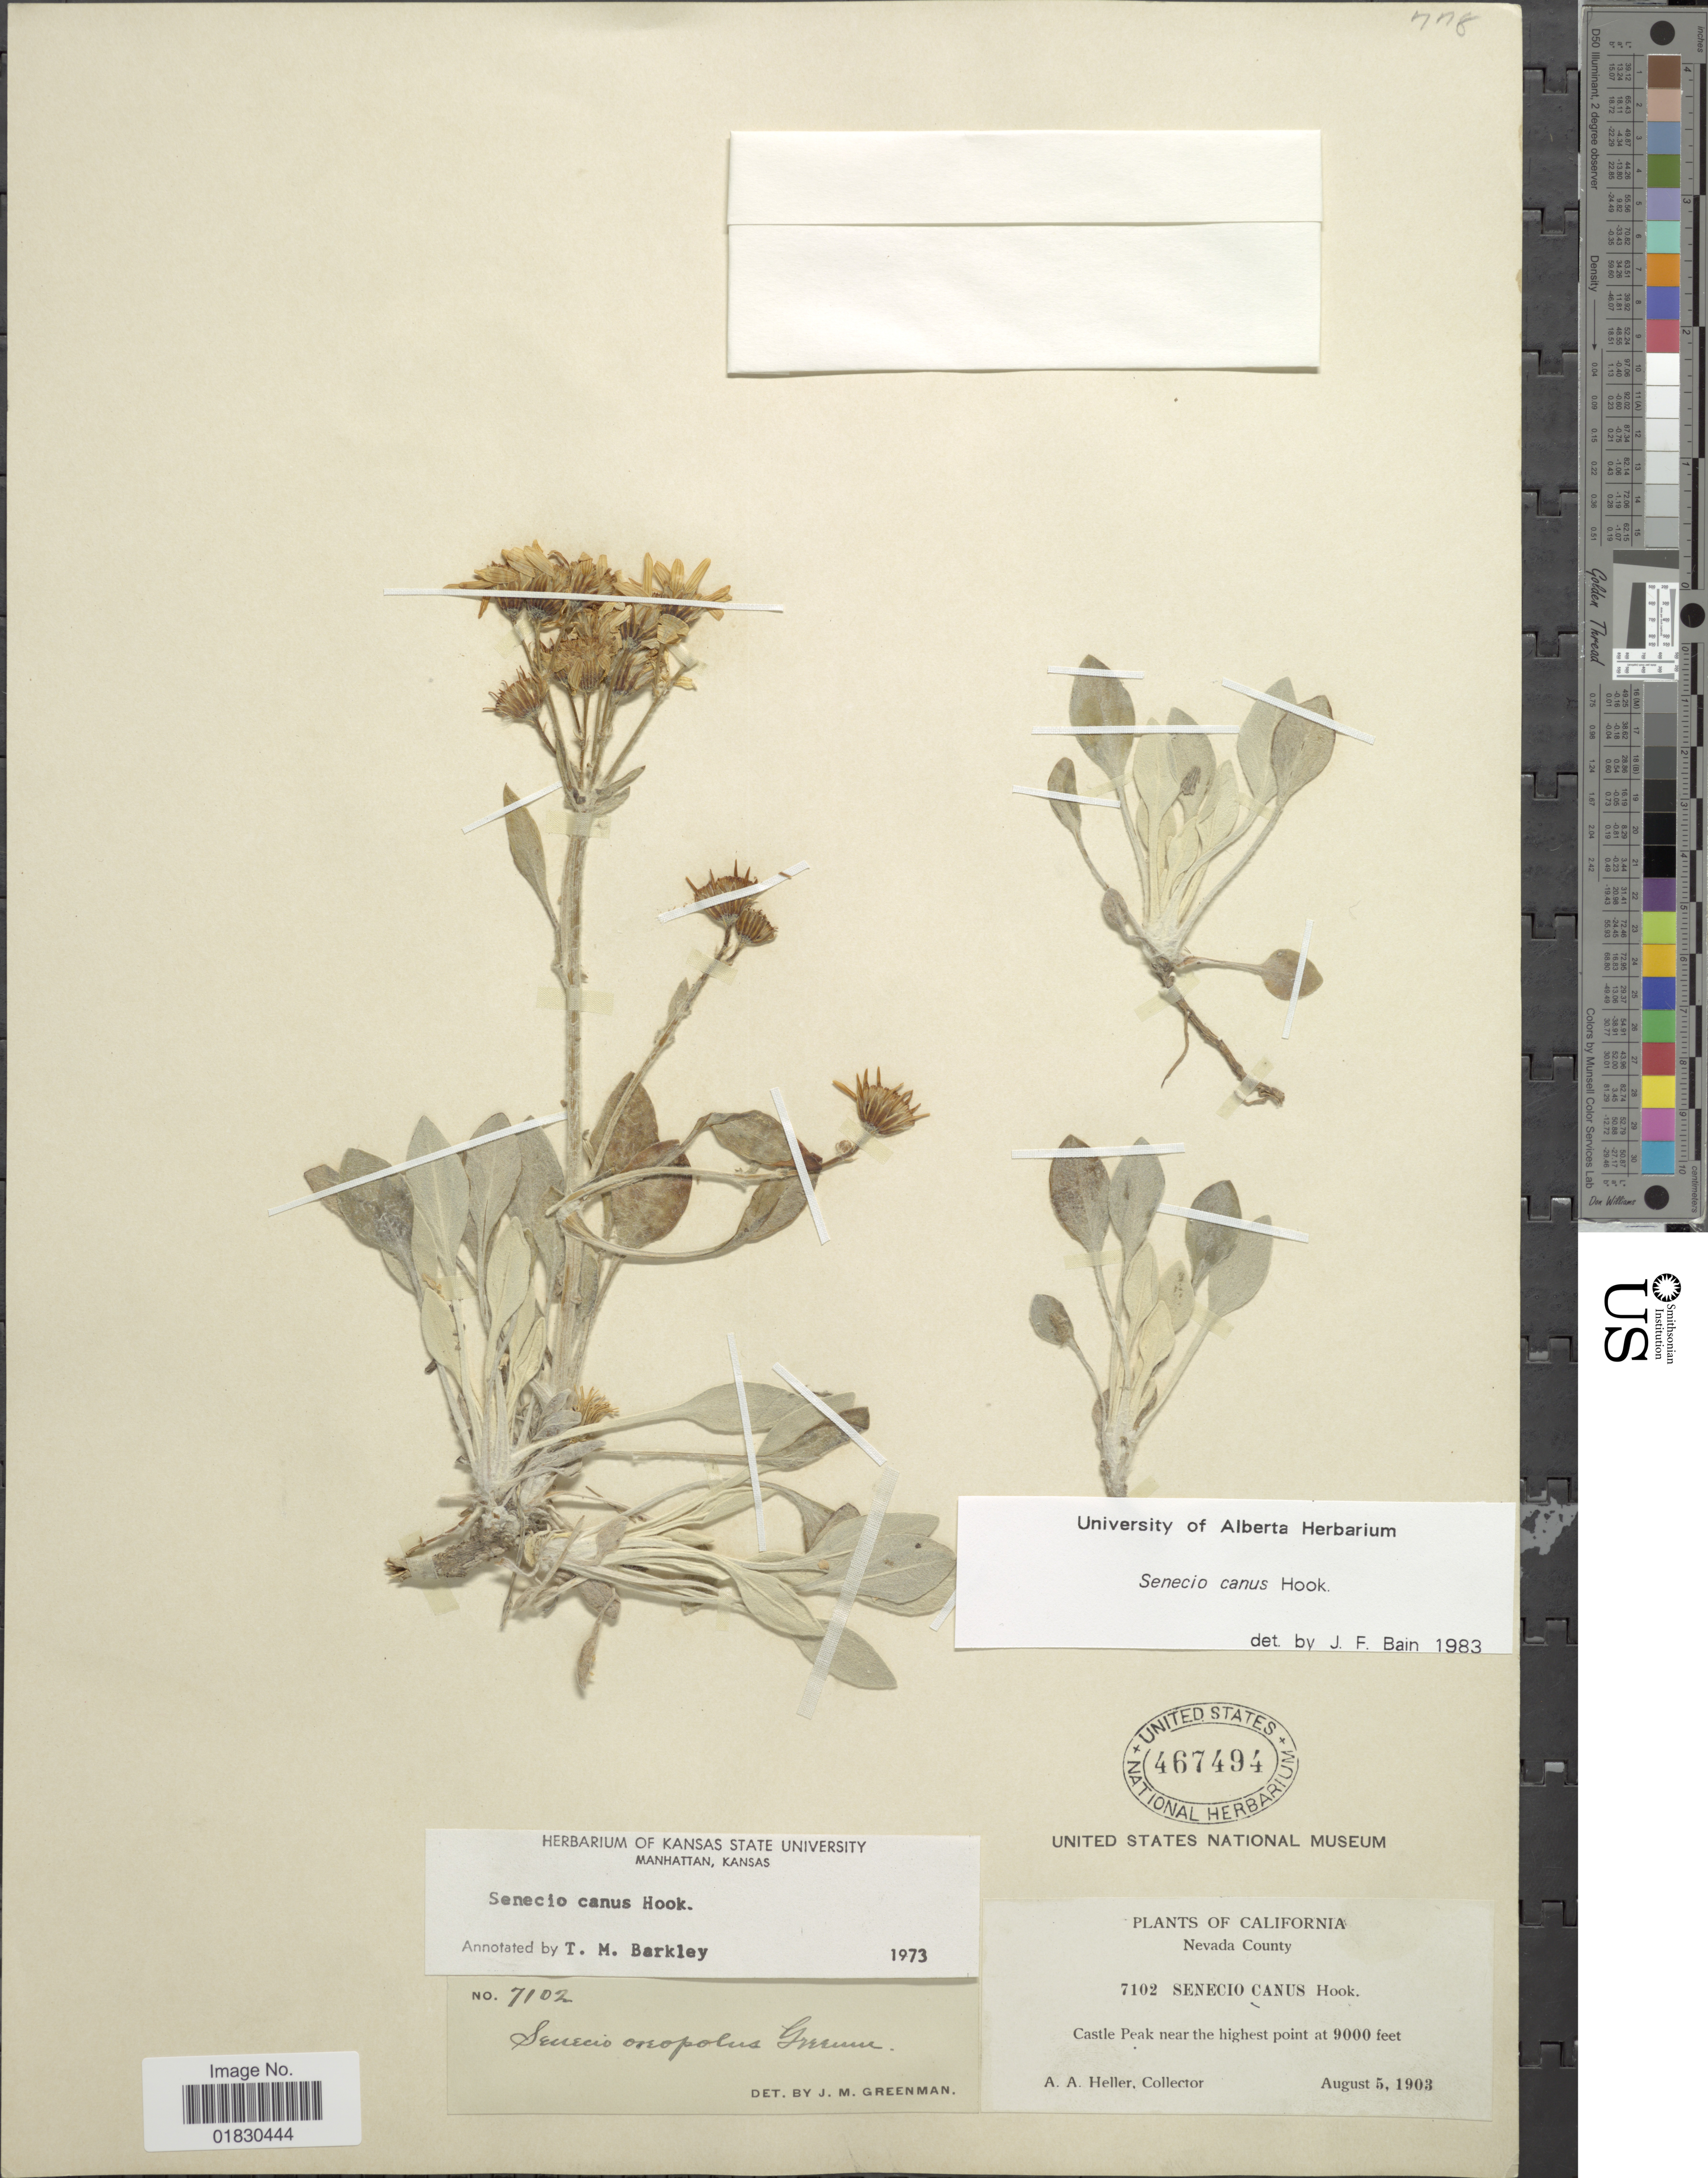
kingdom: Plantae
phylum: Tracheophyta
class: Magnoliopsida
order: Asterales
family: Asteraceae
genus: Packera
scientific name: Packera cana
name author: (Hook.) W.A. Weber & Á. Löve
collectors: A. A. Heller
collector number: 7102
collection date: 1903-08-05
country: United States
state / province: California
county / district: Nevada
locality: Nevada County, Castle Peak near the highest point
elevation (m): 2743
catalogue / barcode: US 467494